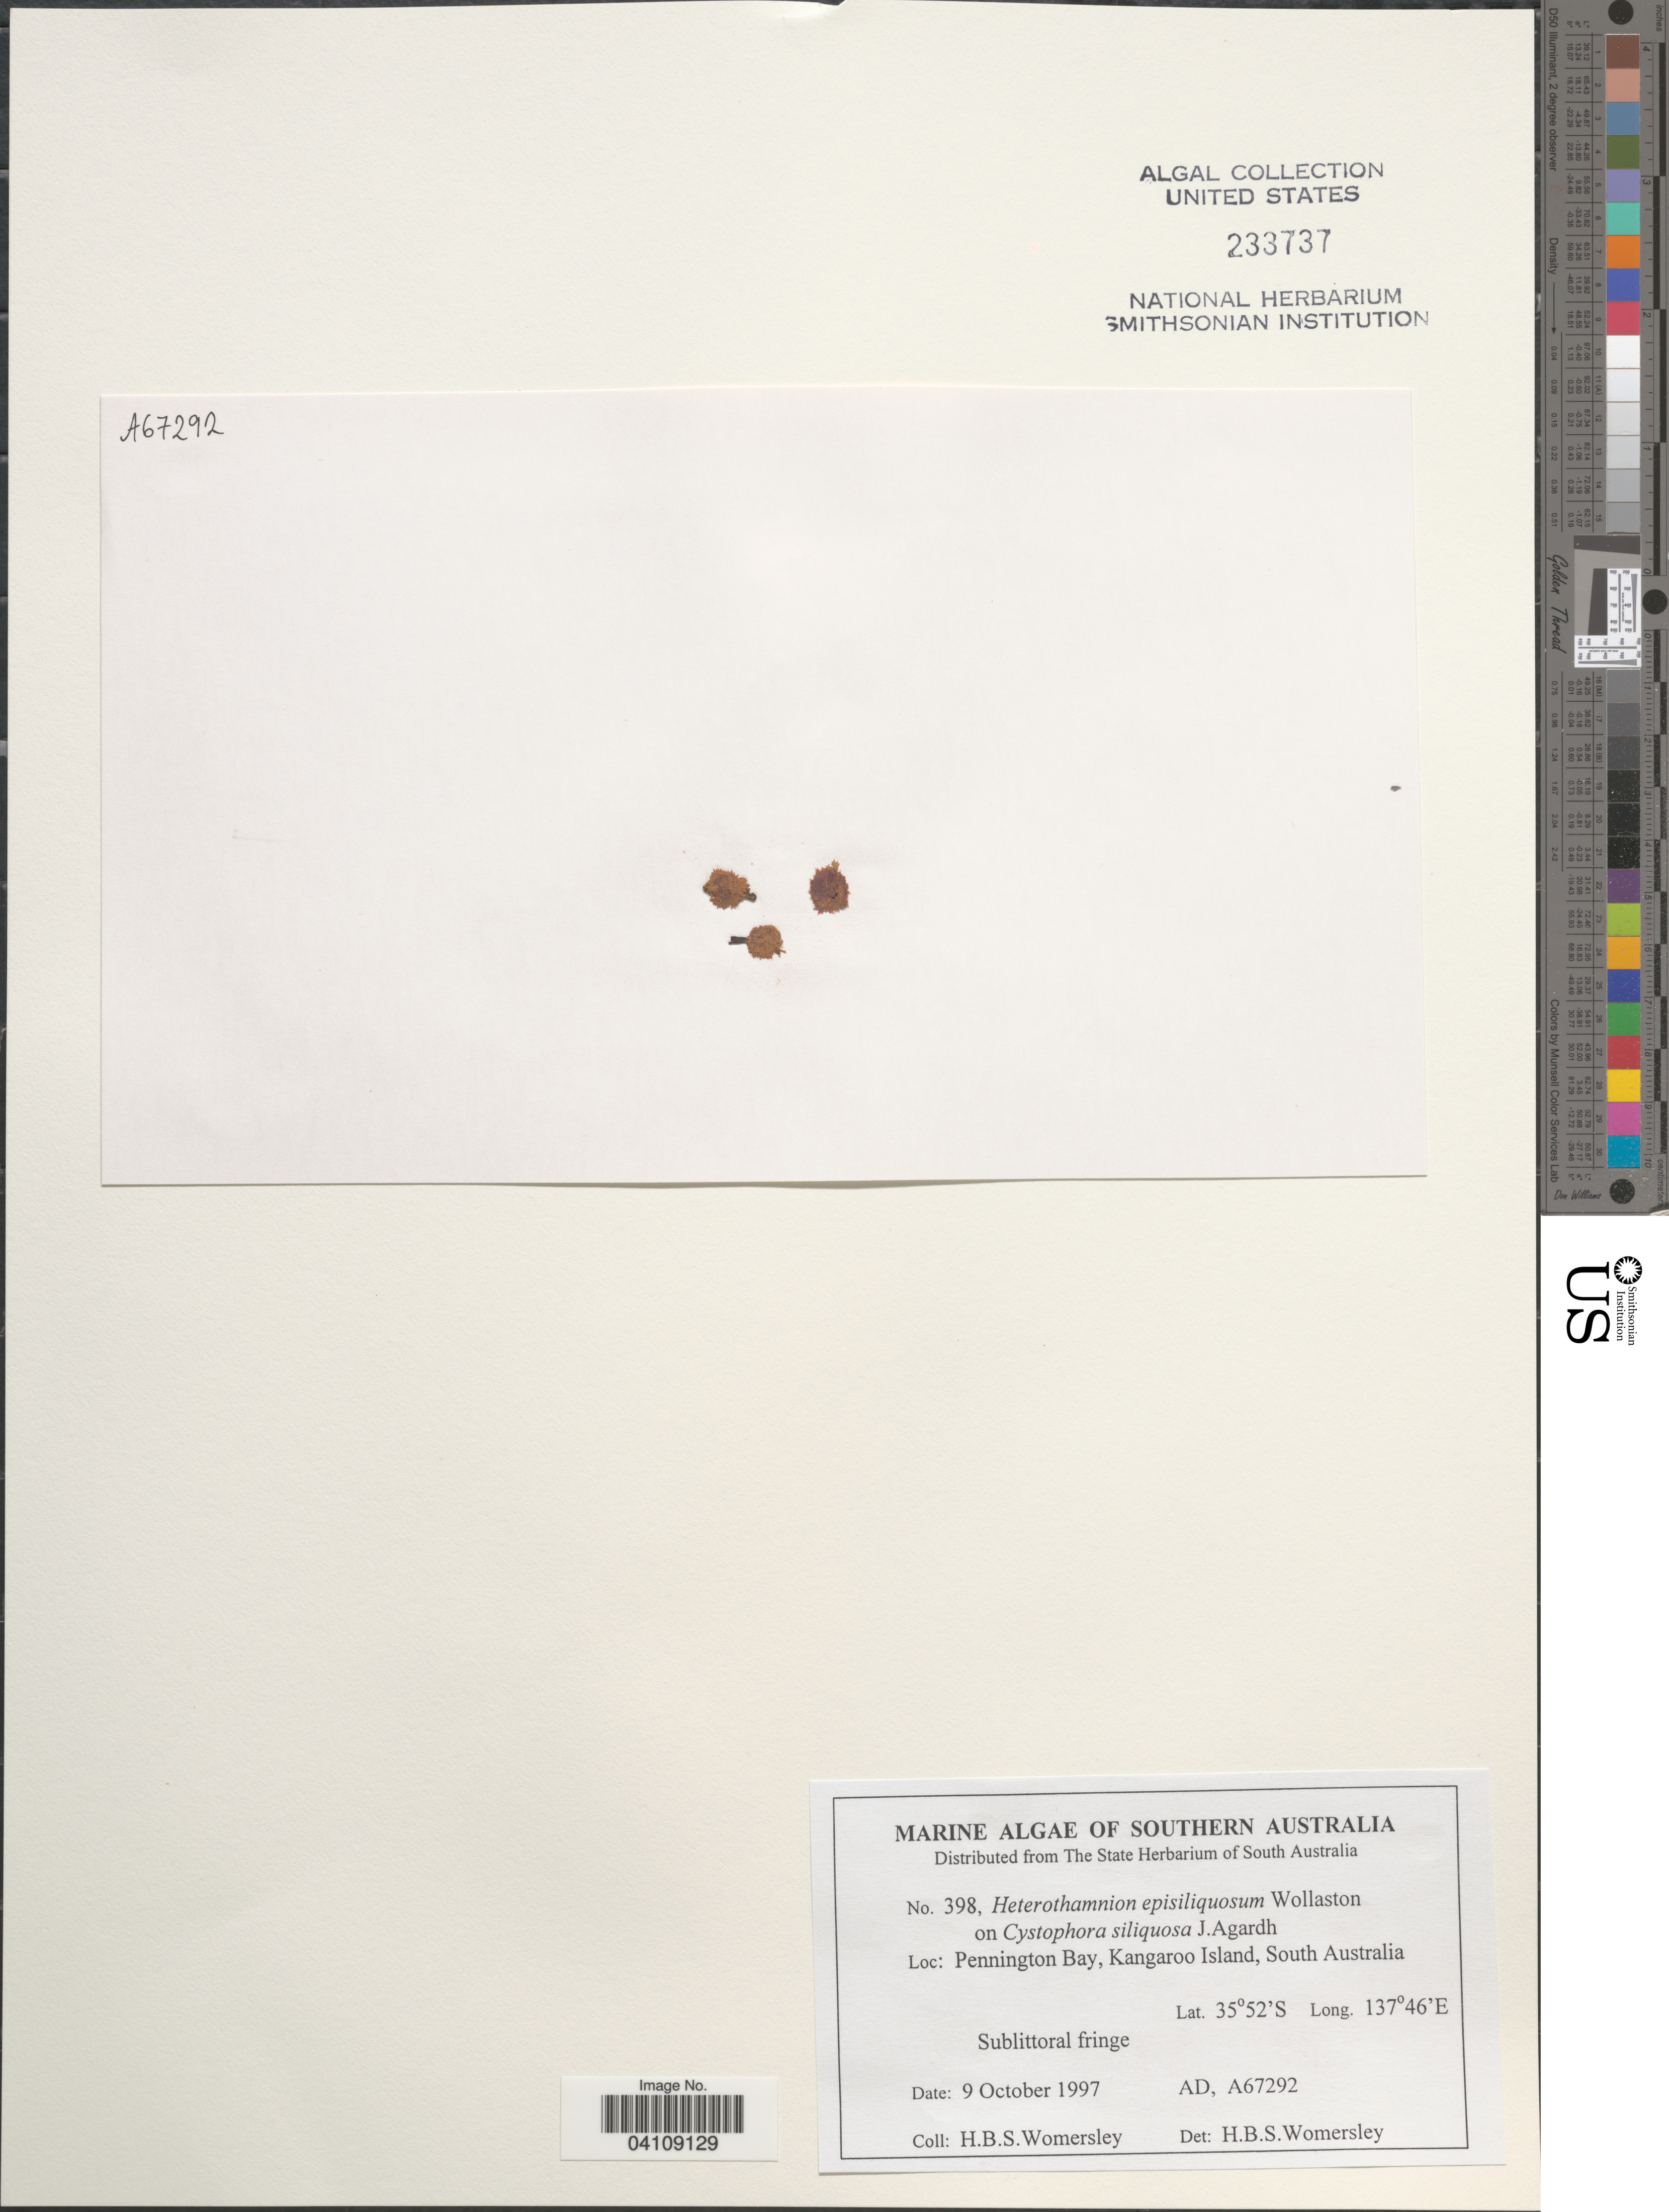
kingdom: Plantae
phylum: Rhodophyta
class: Florideophyceae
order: Ceramiales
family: Ceramiaceae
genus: Heterothamnion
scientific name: Heterothamnion episiliquosum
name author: Wollaston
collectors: H. B. S. Womersley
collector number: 398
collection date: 1997-10-09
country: Australia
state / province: South Australia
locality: Southern Australia. Pennington Bay, Kangaroo Island.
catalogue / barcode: US 233737